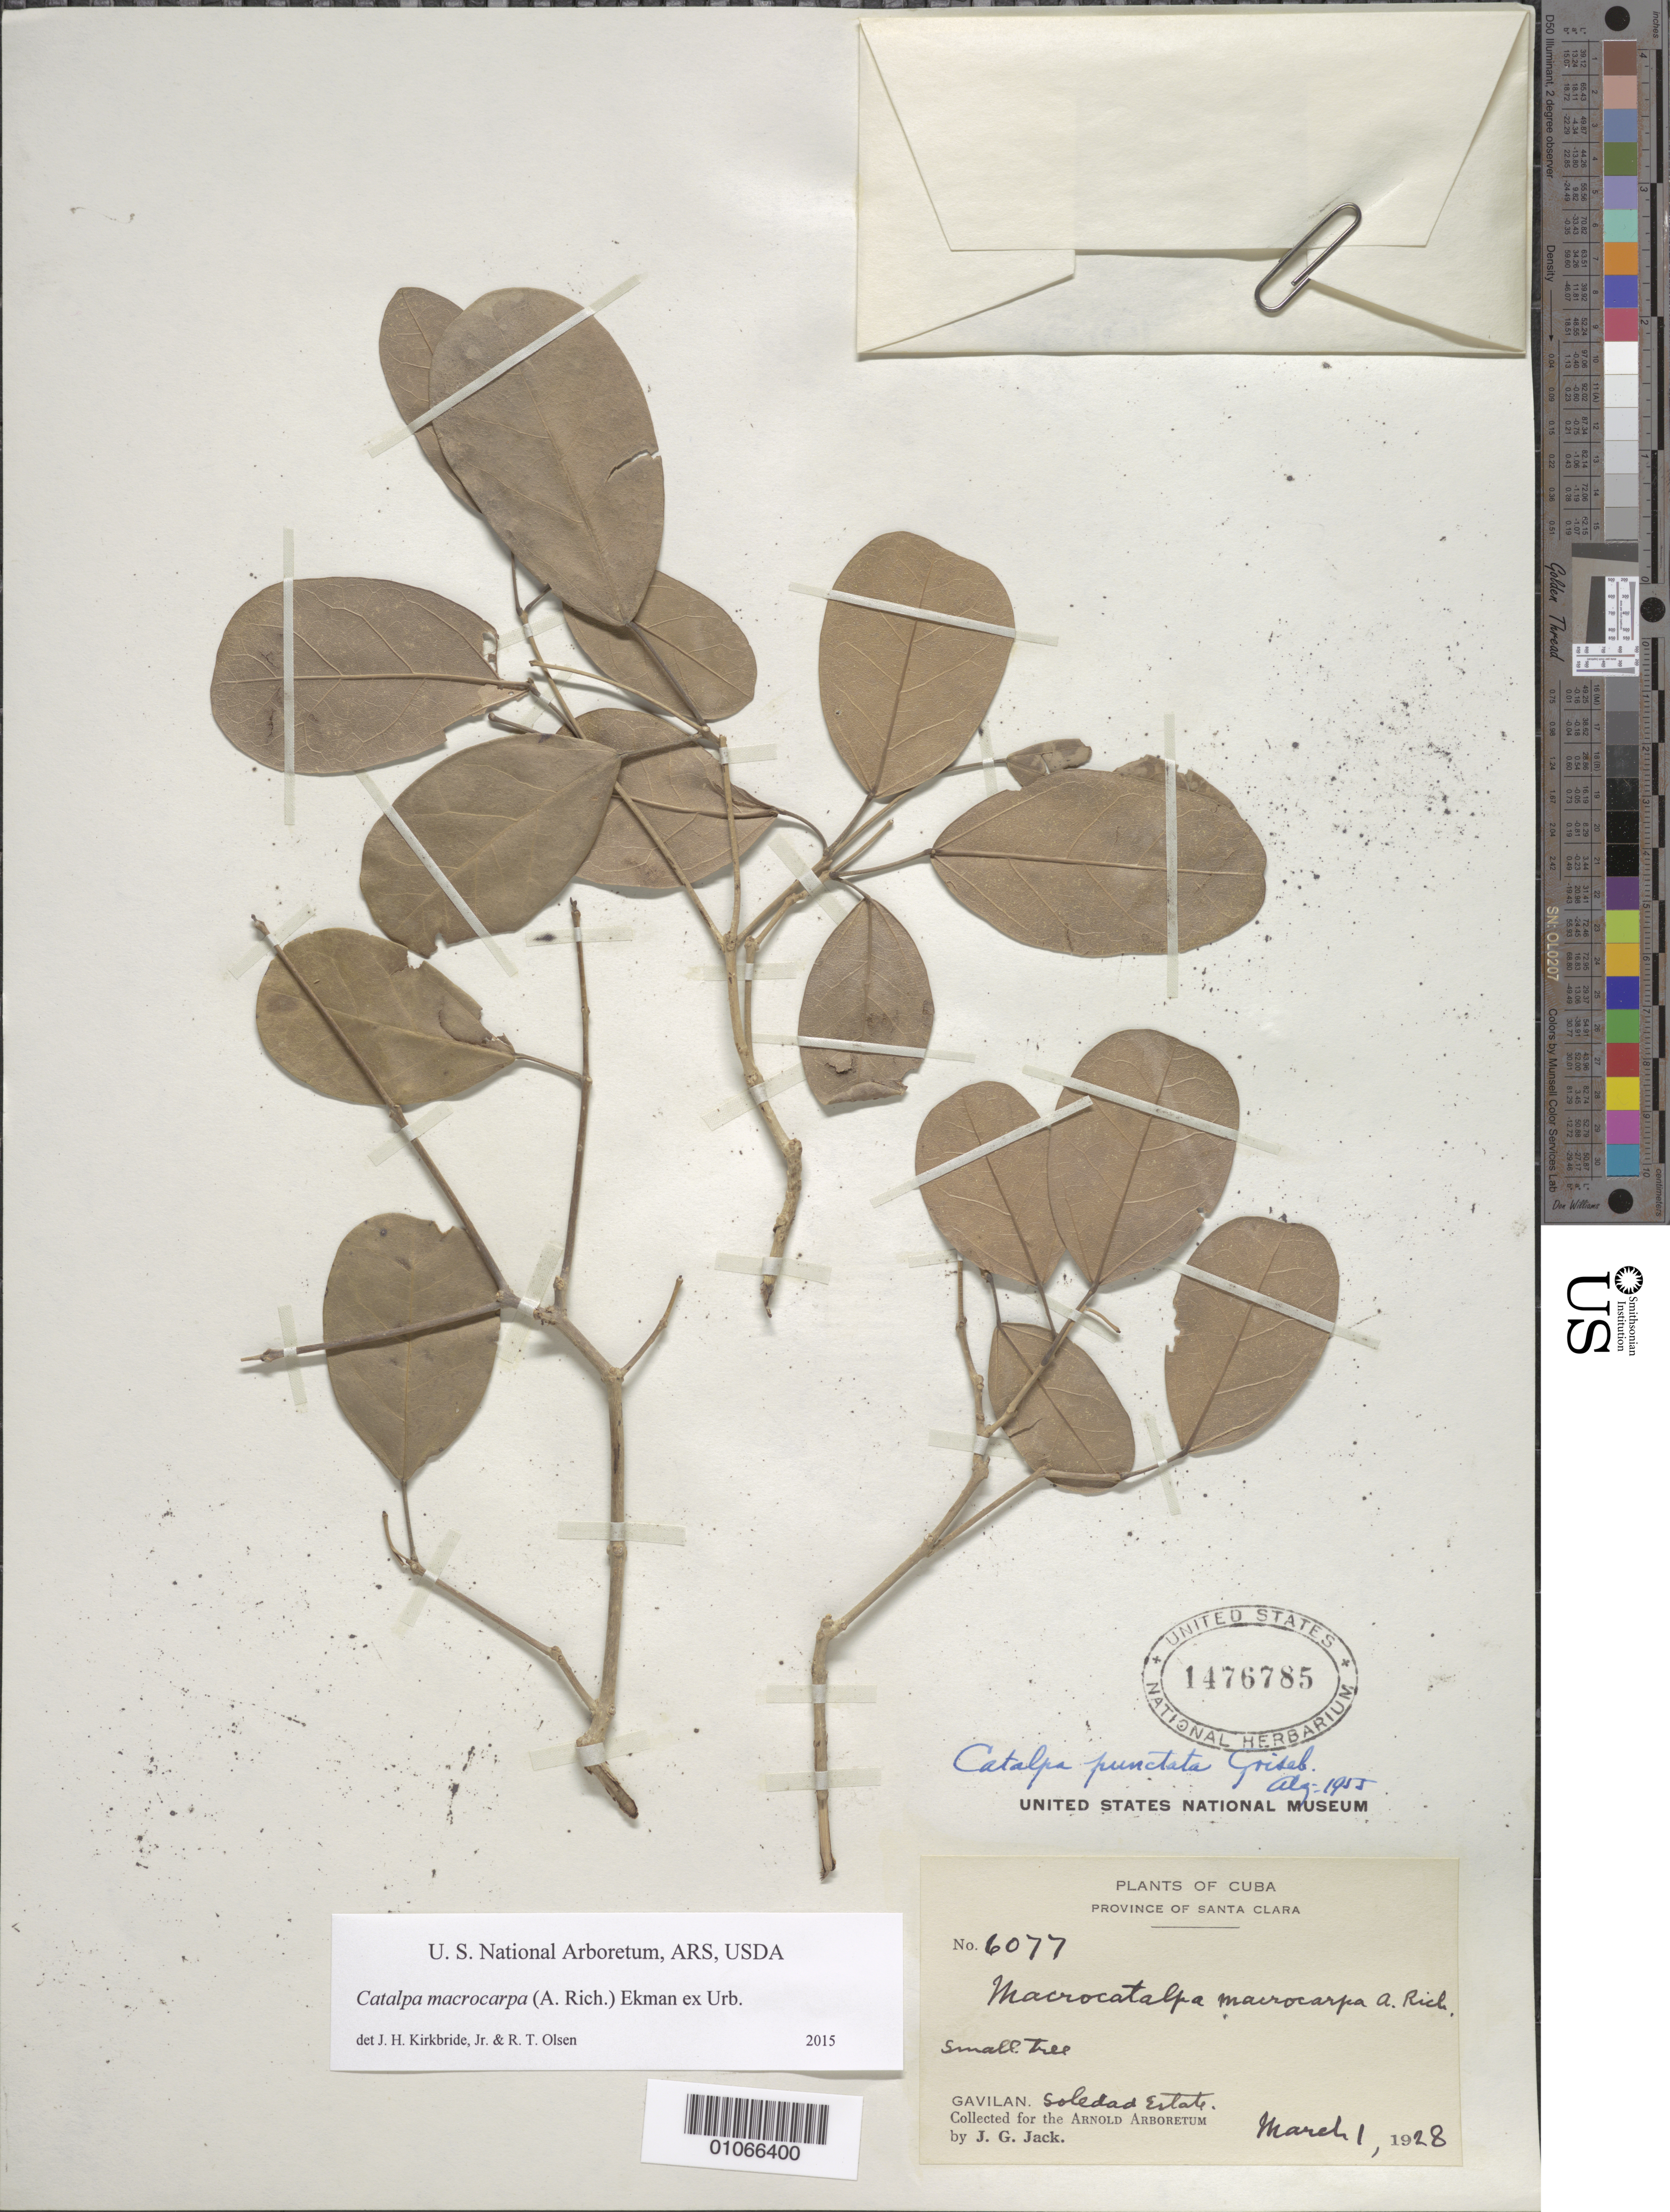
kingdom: Plantae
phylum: Tracheophyta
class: Magnoliopsida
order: Lamiales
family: Bignoniaceae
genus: Catalpa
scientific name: Catalpa punctata Griseb., nom. illeg.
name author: Griseb.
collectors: J. G. Jack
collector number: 6077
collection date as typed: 01 Mar 1928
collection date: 1928-03-01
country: Cuba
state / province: Cienfuegos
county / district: Santa Clara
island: Cuba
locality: Gavilan, Soledad Estate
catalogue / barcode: US 1476785